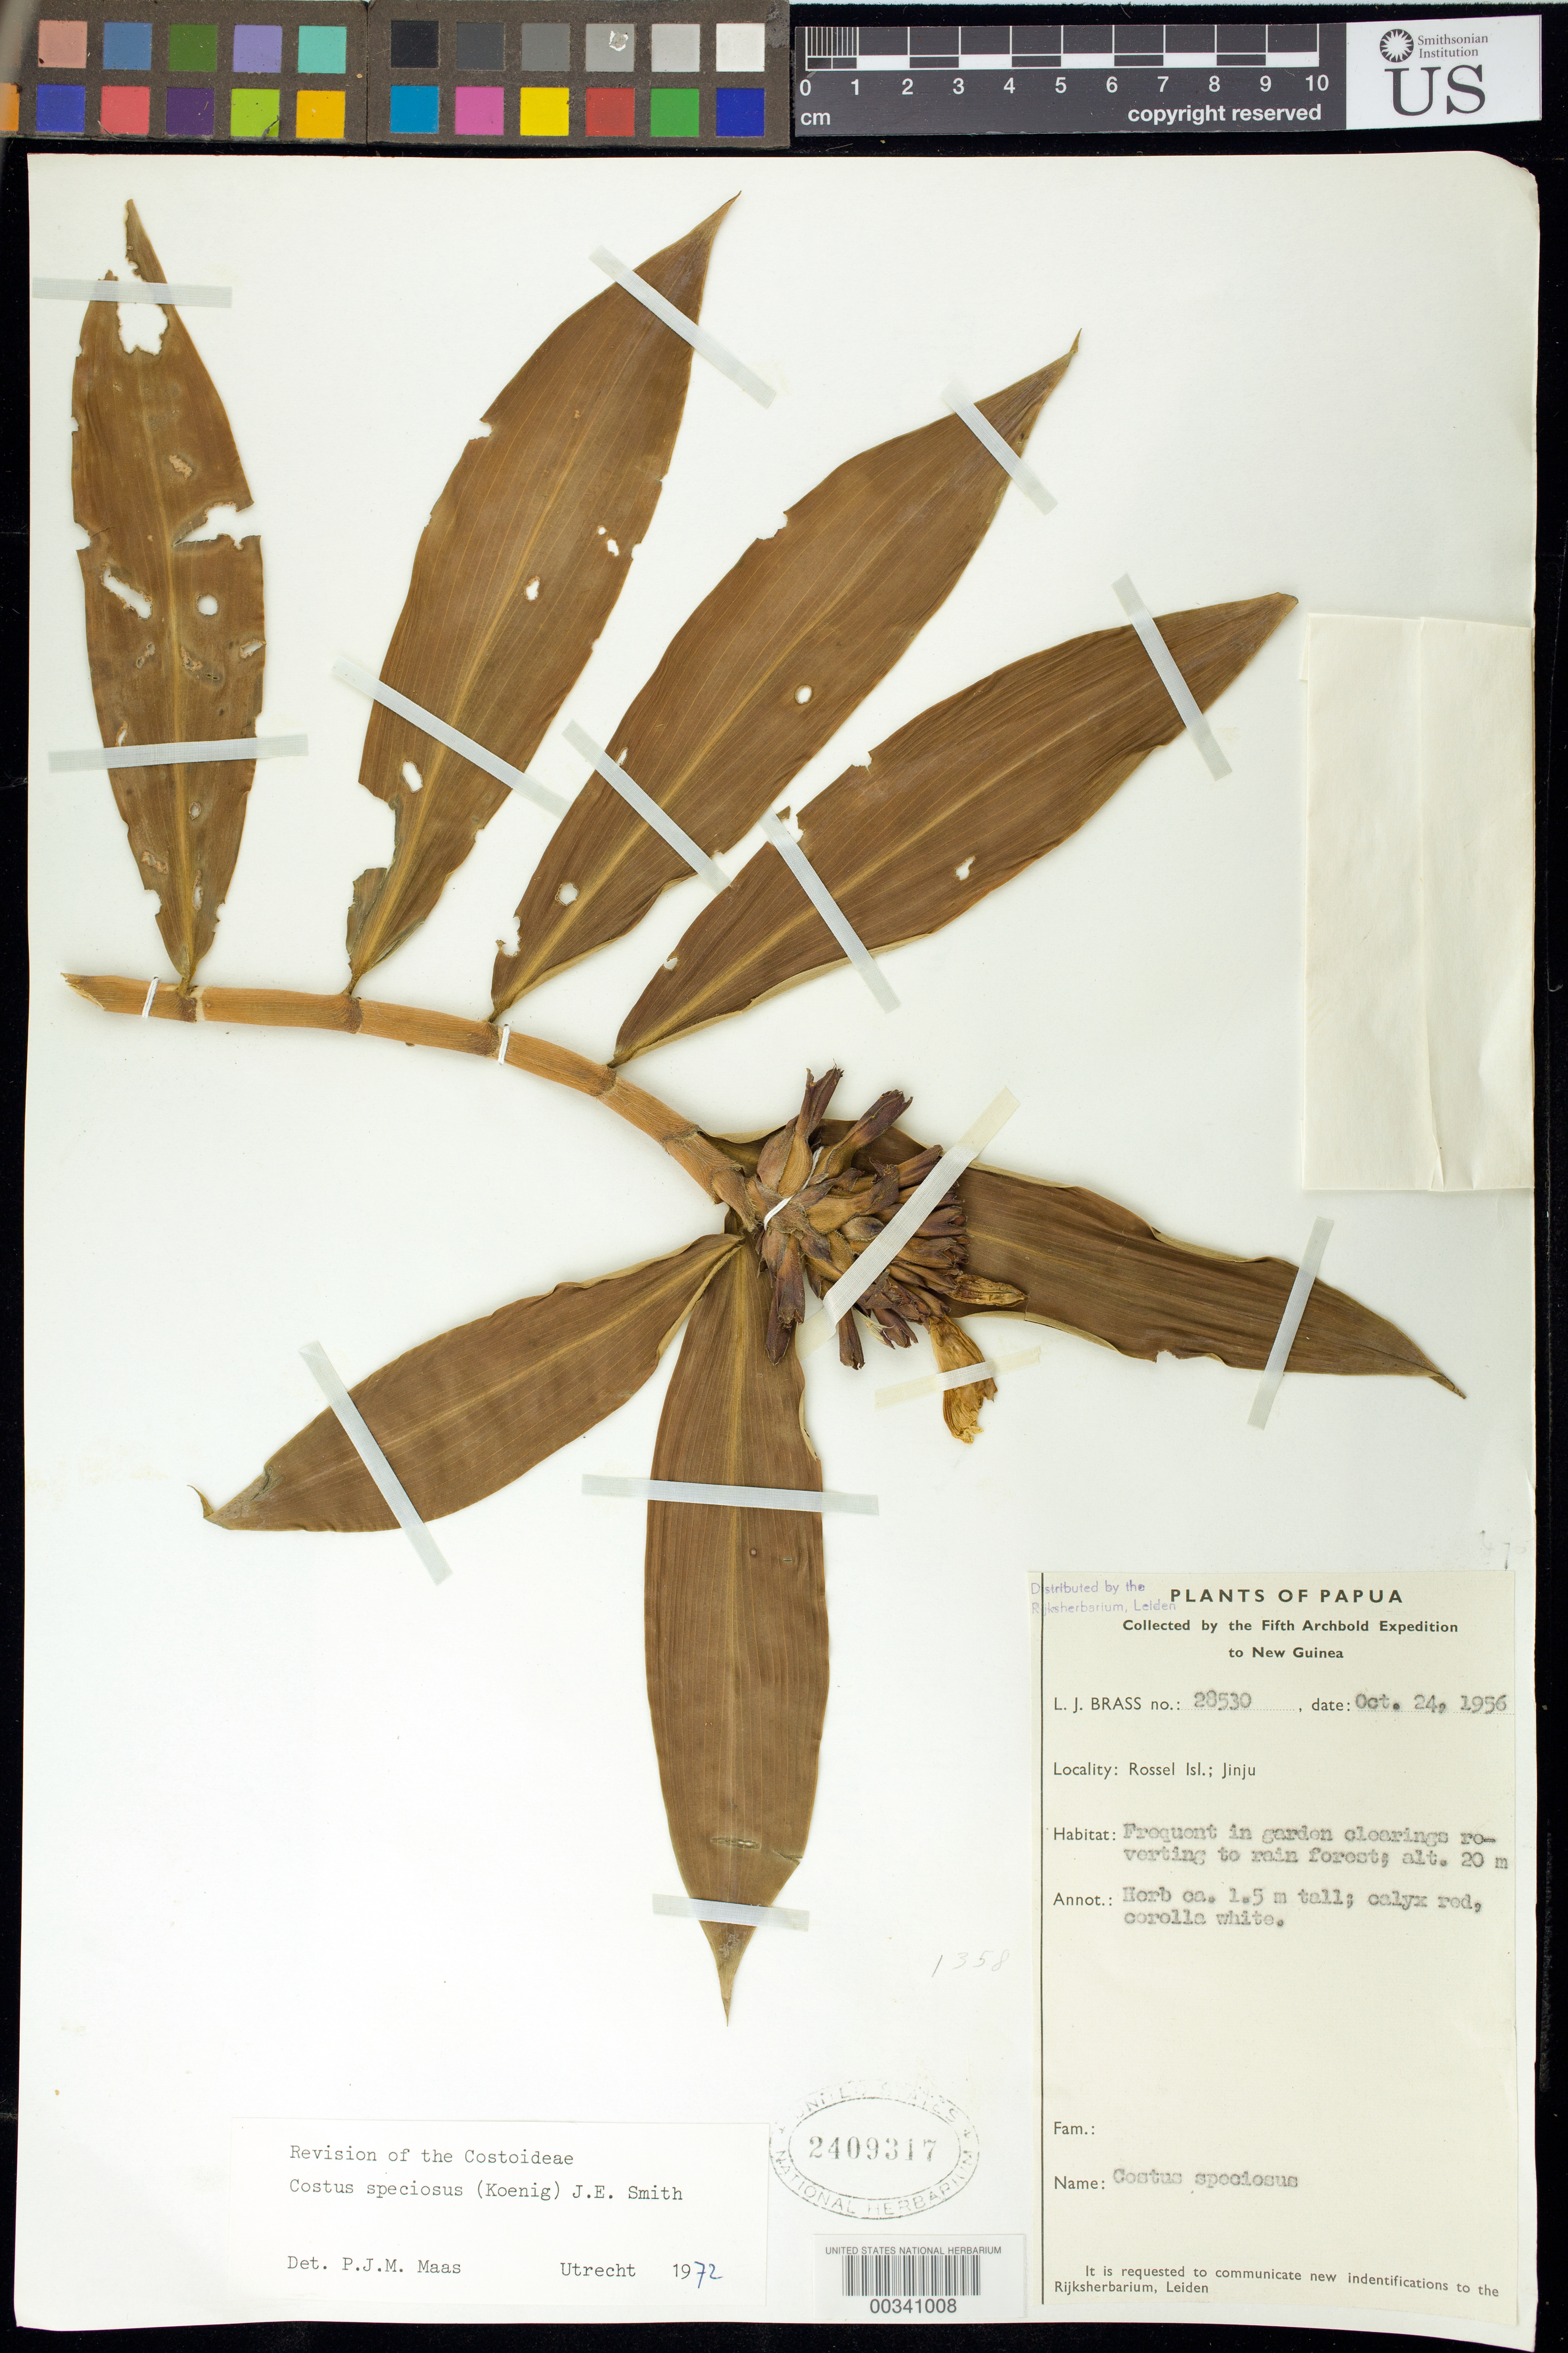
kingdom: Plantae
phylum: Tracheophyta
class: Liliopsida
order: Zingiberales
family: Costaceae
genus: Hellenia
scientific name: Hellenia speciosa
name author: (J. Koenig) S.R. Dutta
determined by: Wagner, W. L., (BOT), Smithsonian Institution - National Museum of Natural History (UNITED STATES)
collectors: L. J. Brass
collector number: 28530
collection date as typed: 24 Oct 1956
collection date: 1956-10-24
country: Papua New Guinea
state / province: Milne Bay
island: Rossel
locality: Jinju [Louisiade Arch.]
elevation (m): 20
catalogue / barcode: US 2409317